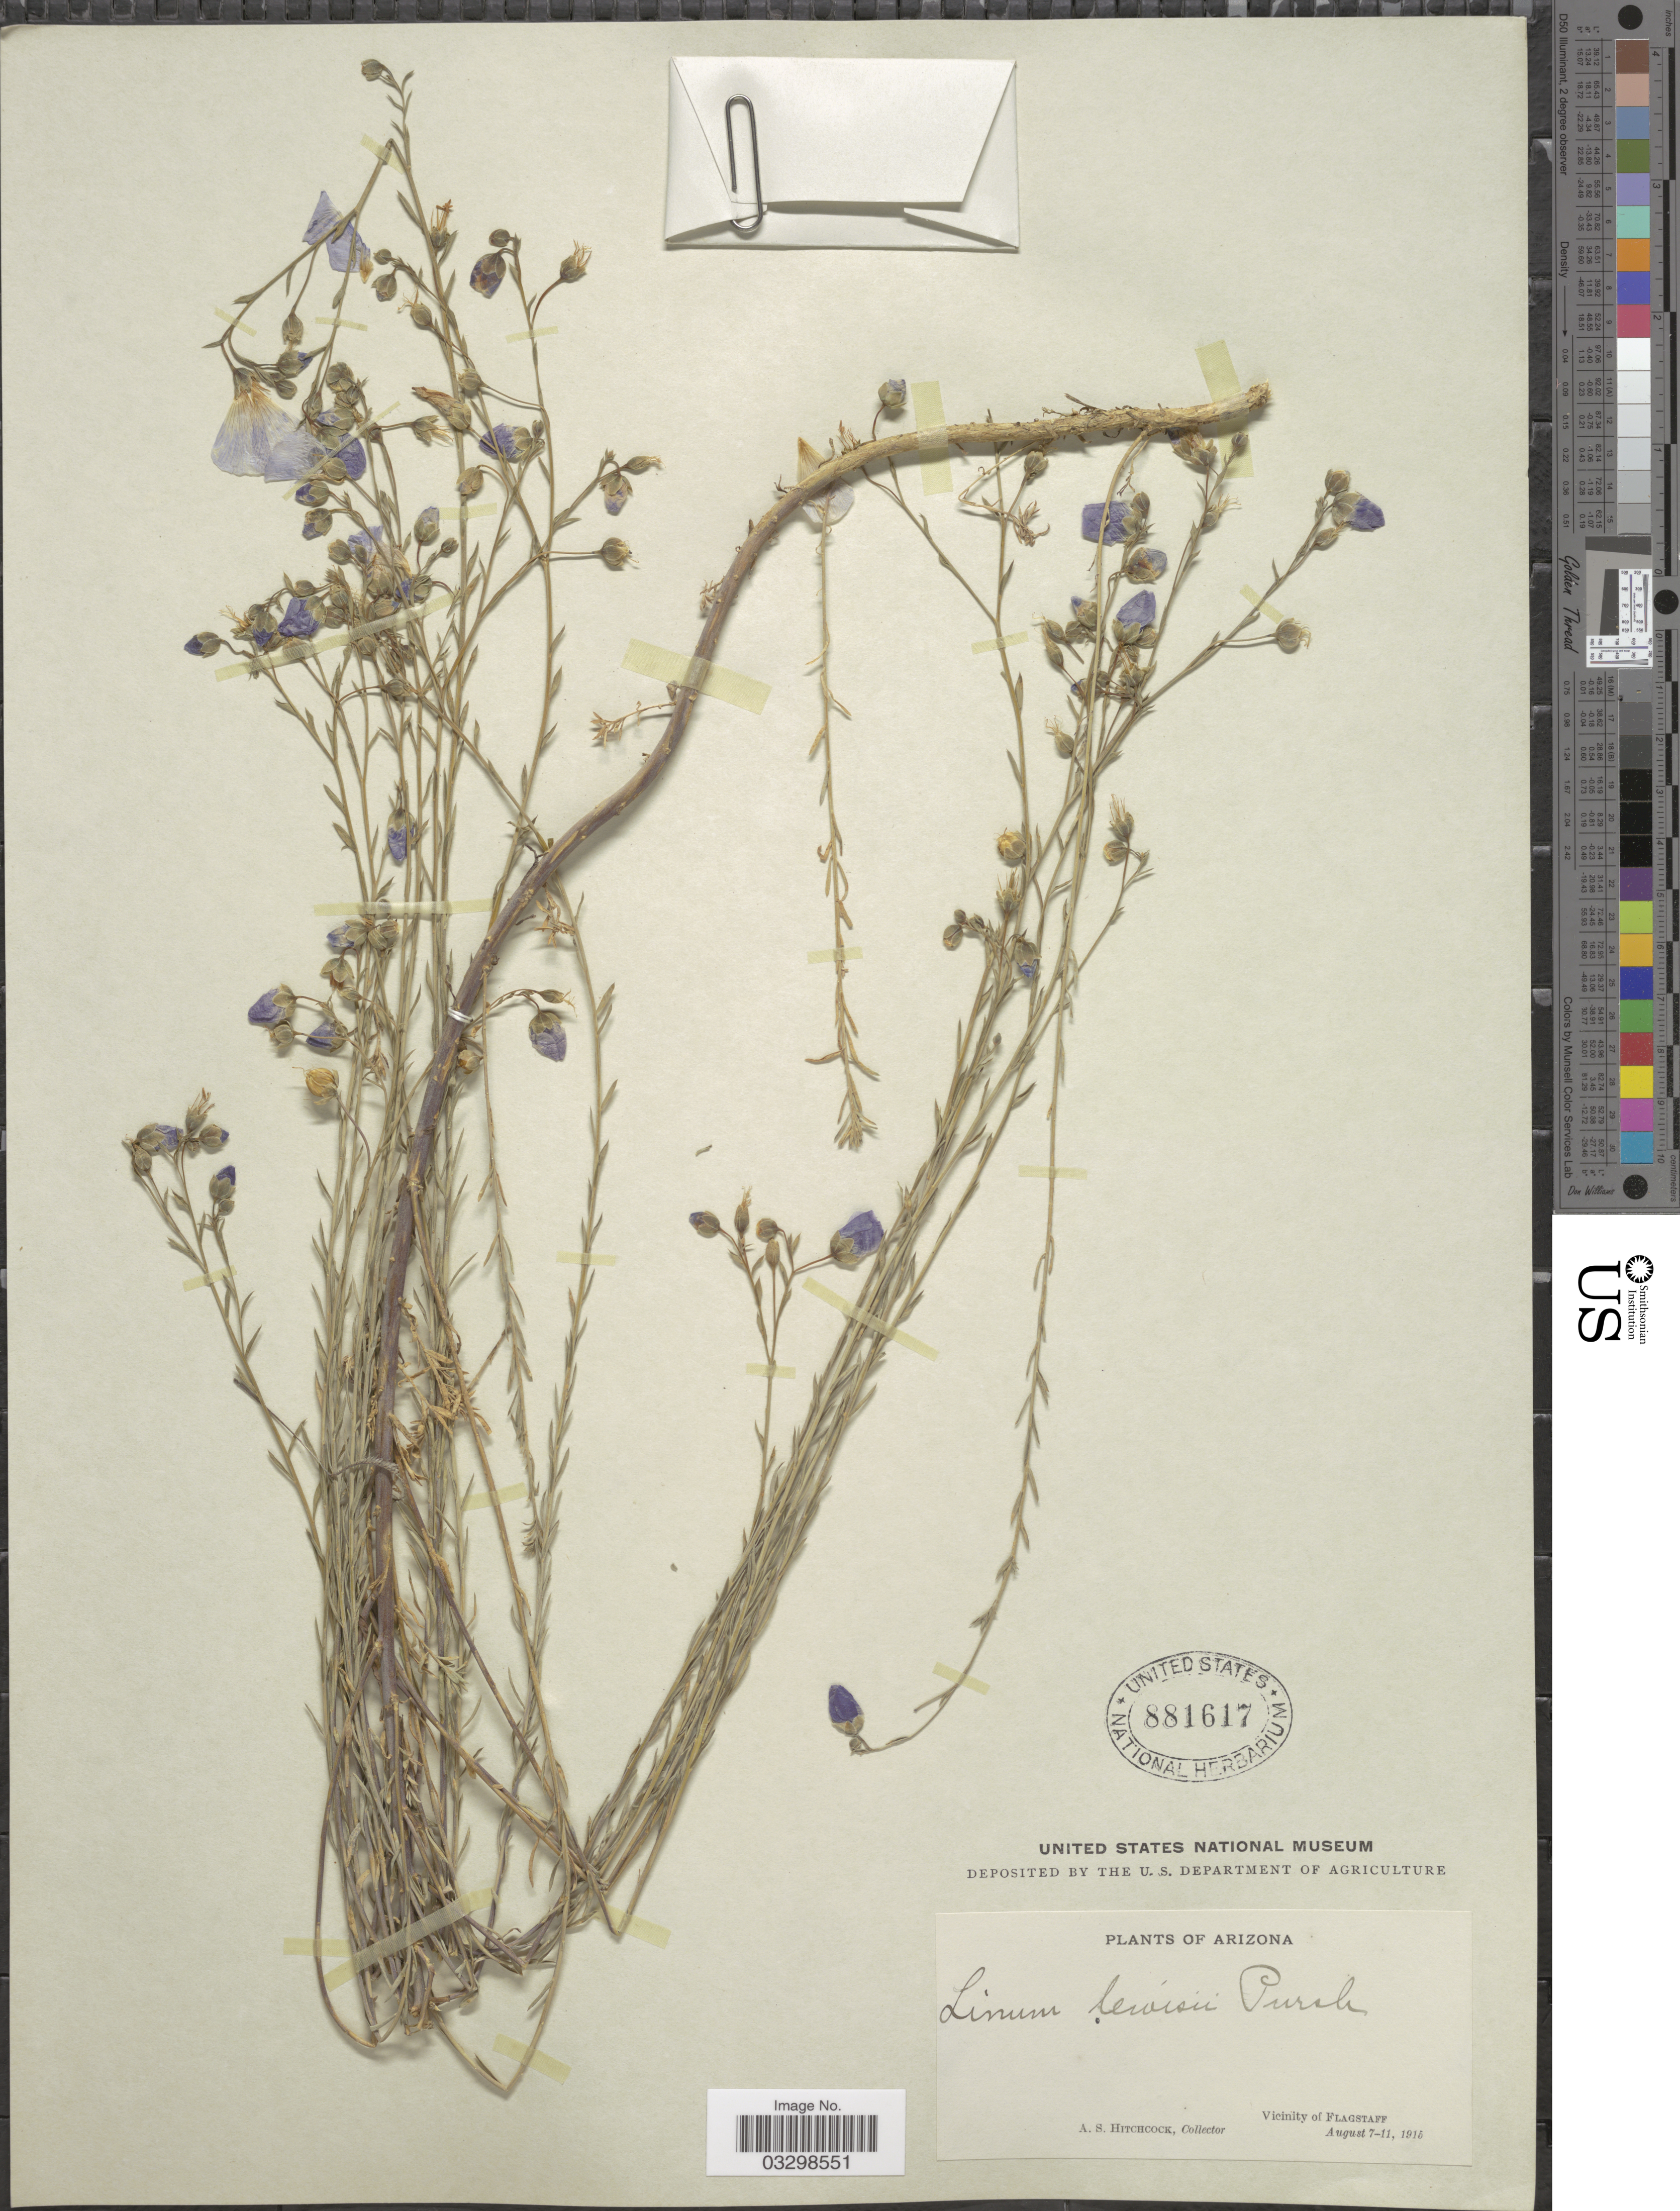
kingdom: Plantae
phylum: Tracheophyta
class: Magnoliopsida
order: Malpighiales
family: Linaceae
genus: Linum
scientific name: Linum lewisii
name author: Pursh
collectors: A. S. Hitchcock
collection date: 1915-08-07/1915-08-11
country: United States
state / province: Arizona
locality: Vicinity of Flagstaff.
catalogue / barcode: US 881617